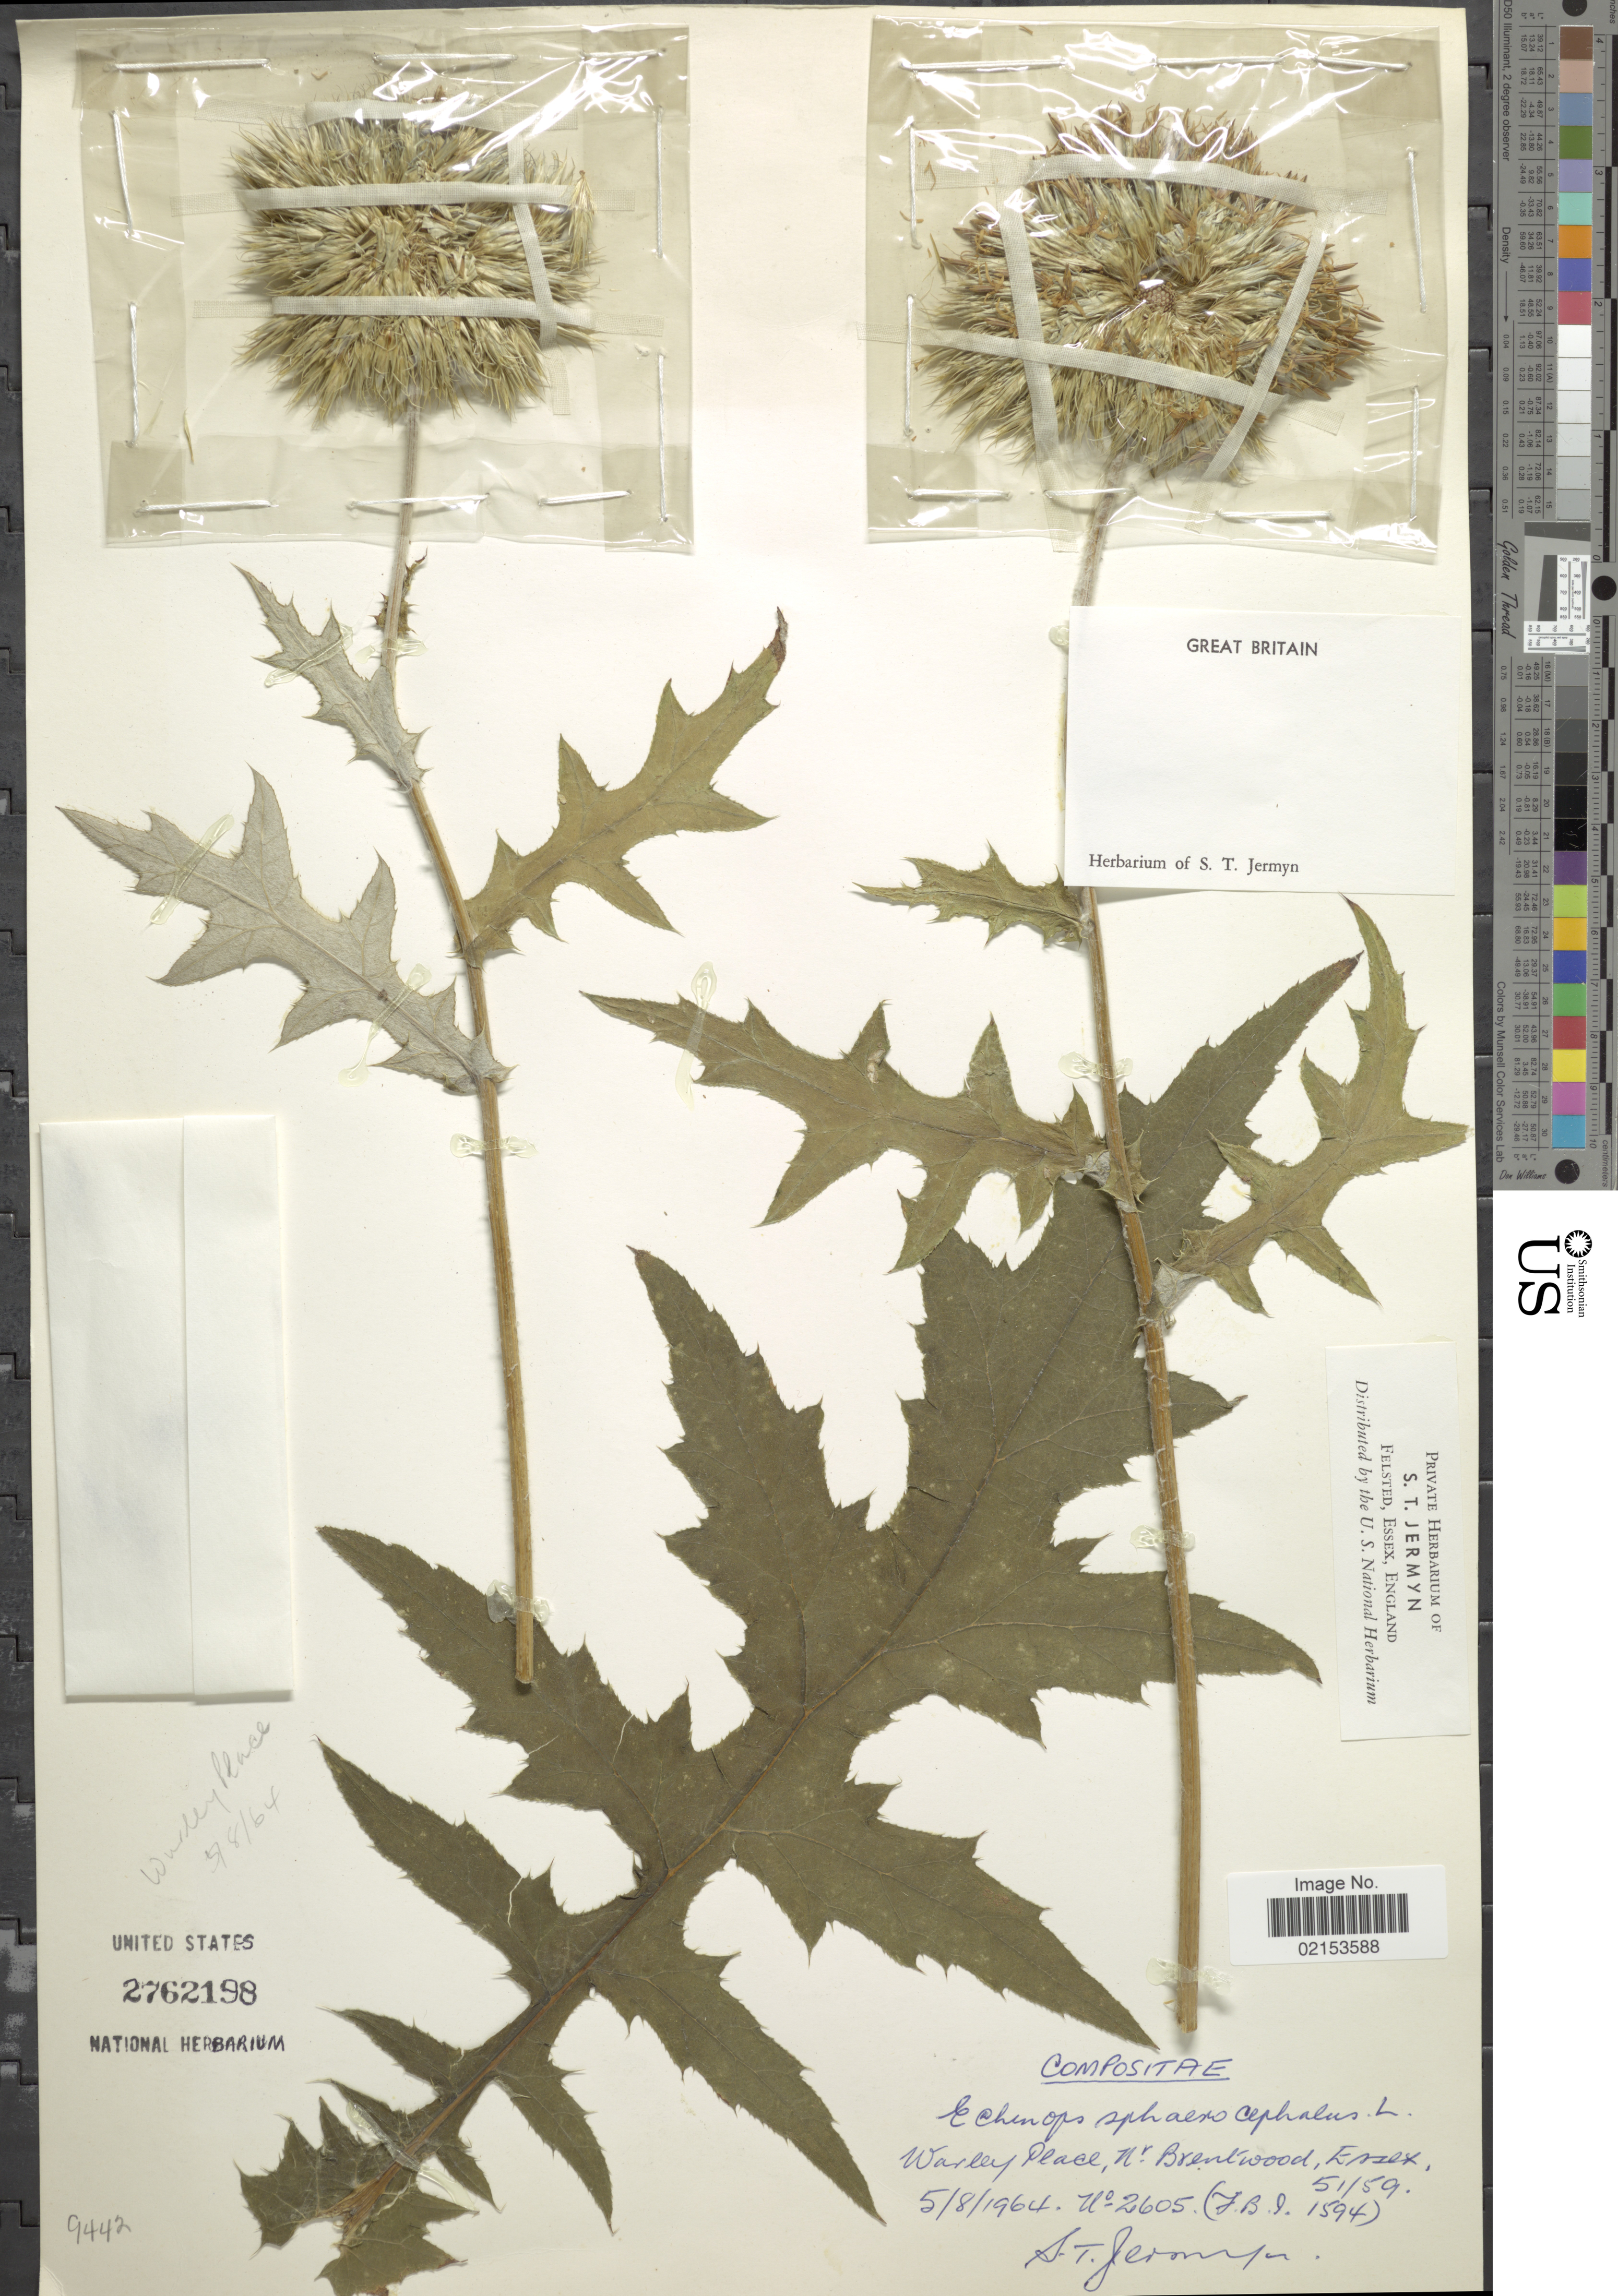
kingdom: Plantae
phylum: Tracheophyta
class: Magnoliopsida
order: Asterales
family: Asteraceae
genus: Echinops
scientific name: Echinops sphaerocephalus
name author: L.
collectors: S. Jermyn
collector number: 2605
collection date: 1964-08-05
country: United Kingdom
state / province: England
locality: Great Britain Warley Place, N. v. Brentwood, Essex 51/59.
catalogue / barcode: US 2762198